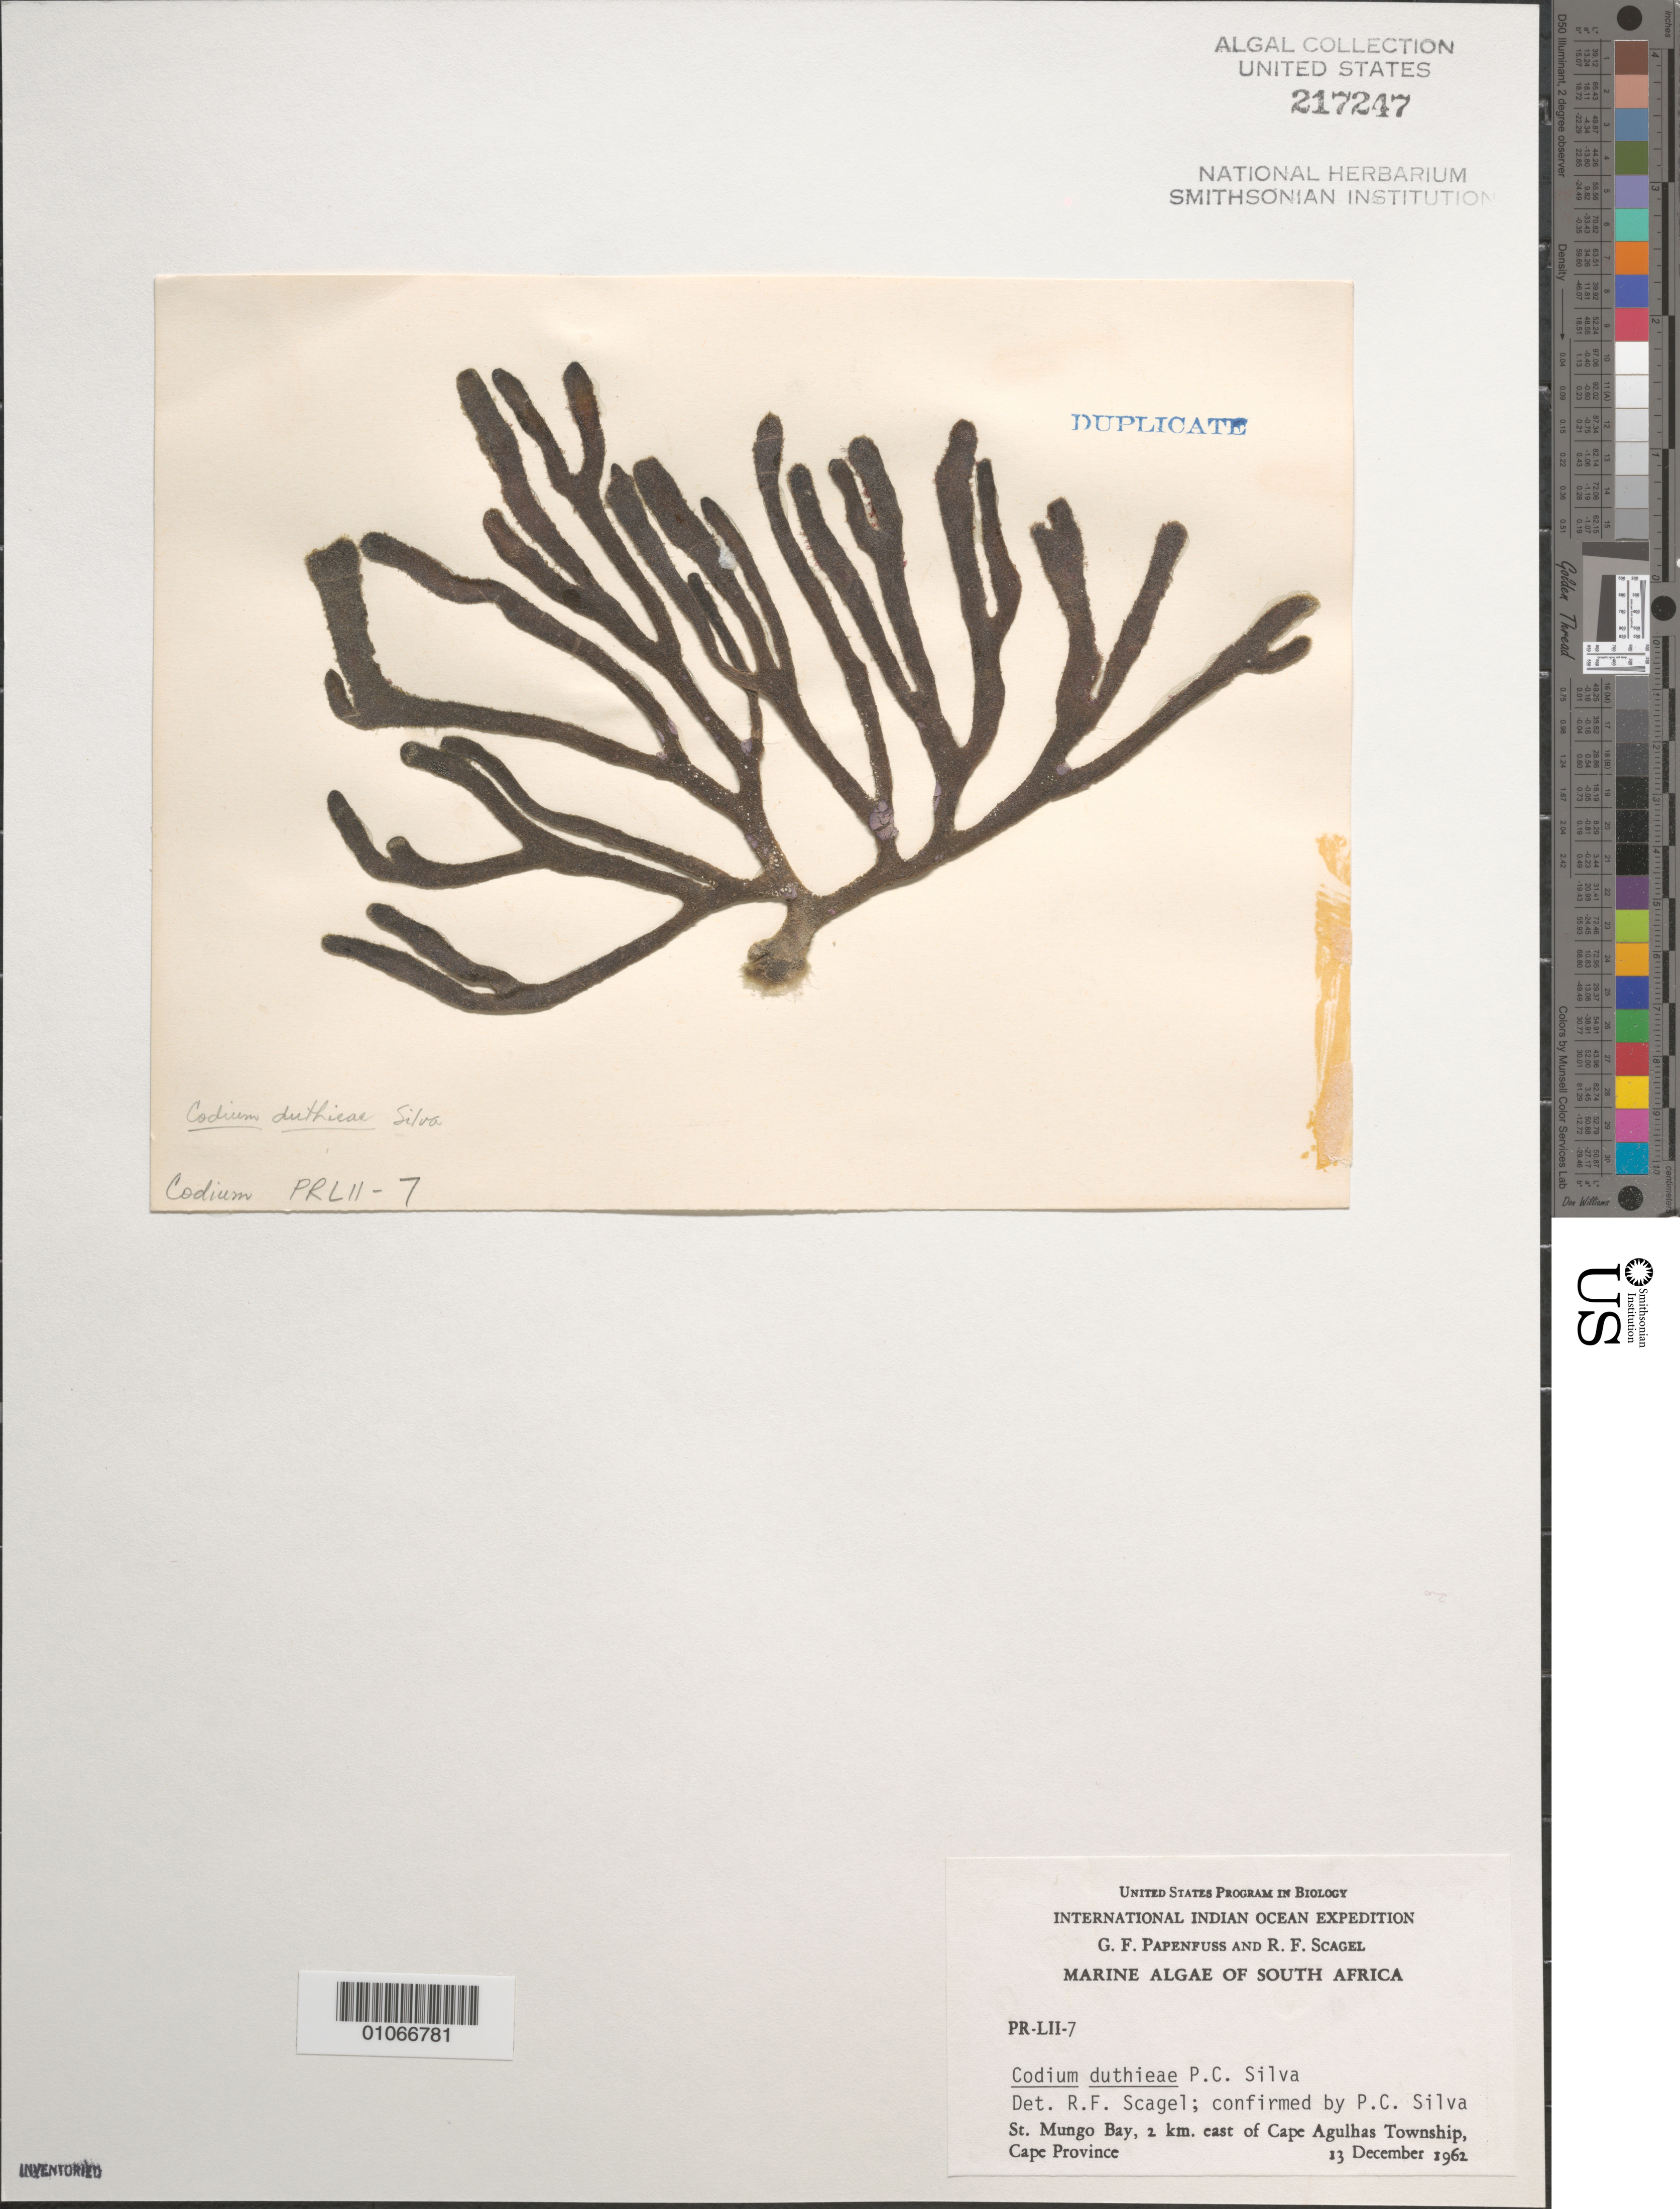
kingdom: Plantae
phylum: Chlorophyta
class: Ulvophyceae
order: Bryopsidales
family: Codiaceae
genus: Codium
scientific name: Codium duthieae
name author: P.C. Silva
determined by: Scagel, R. F.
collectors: G. Papenfuss & R. F. Scagel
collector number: PR-LII-7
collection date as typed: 13 Dec 1962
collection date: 1962-12-13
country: South Africa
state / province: Western Cape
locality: St. Mungo Bay, 2 km east of Cape Agulhas Township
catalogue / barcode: US 217247